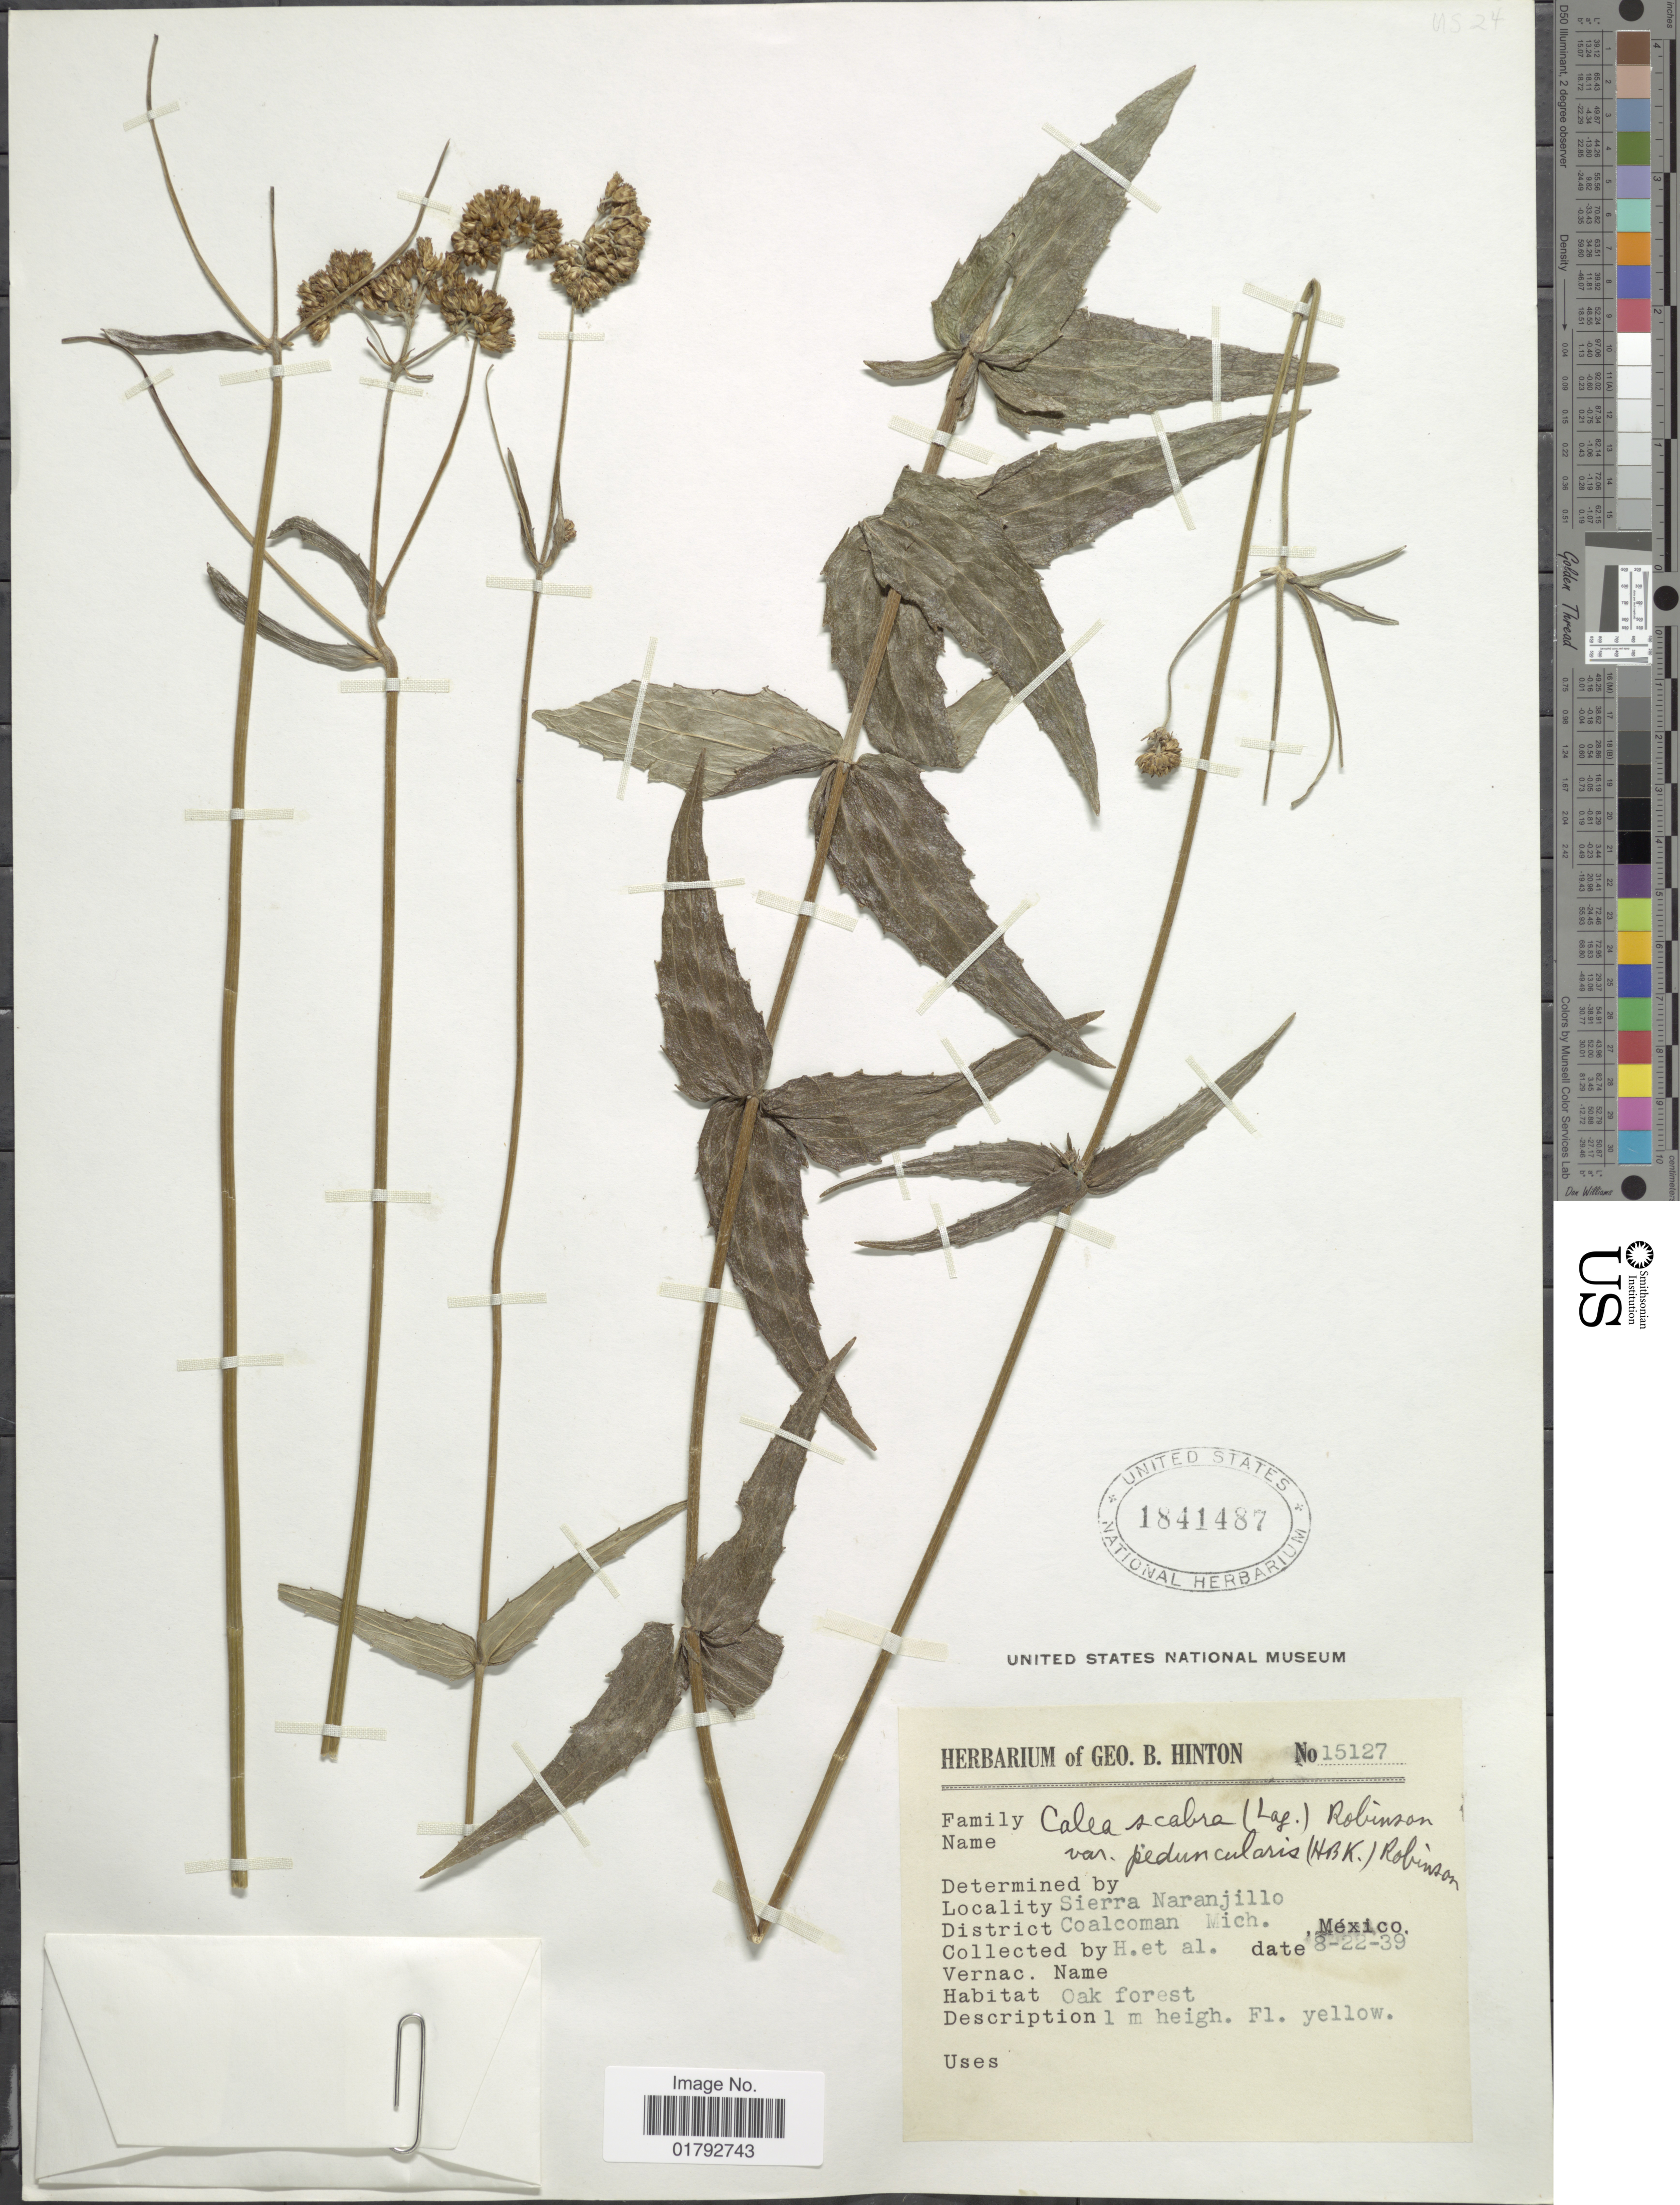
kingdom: Plantae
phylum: Tracheophyta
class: Magnoliopsida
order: Asterales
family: Asteraceae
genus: Alloispermum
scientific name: Alloispermum scabrum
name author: (Lag.) H. Rob.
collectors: G. B. Hinton & et al.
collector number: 15127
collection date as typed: Transcribed d/m/y: 22/8/39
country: Mexico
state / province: Michoacán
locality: Sierra Torricillas, Coalcoman, Mich, Mexico.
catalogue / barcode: US 1841487